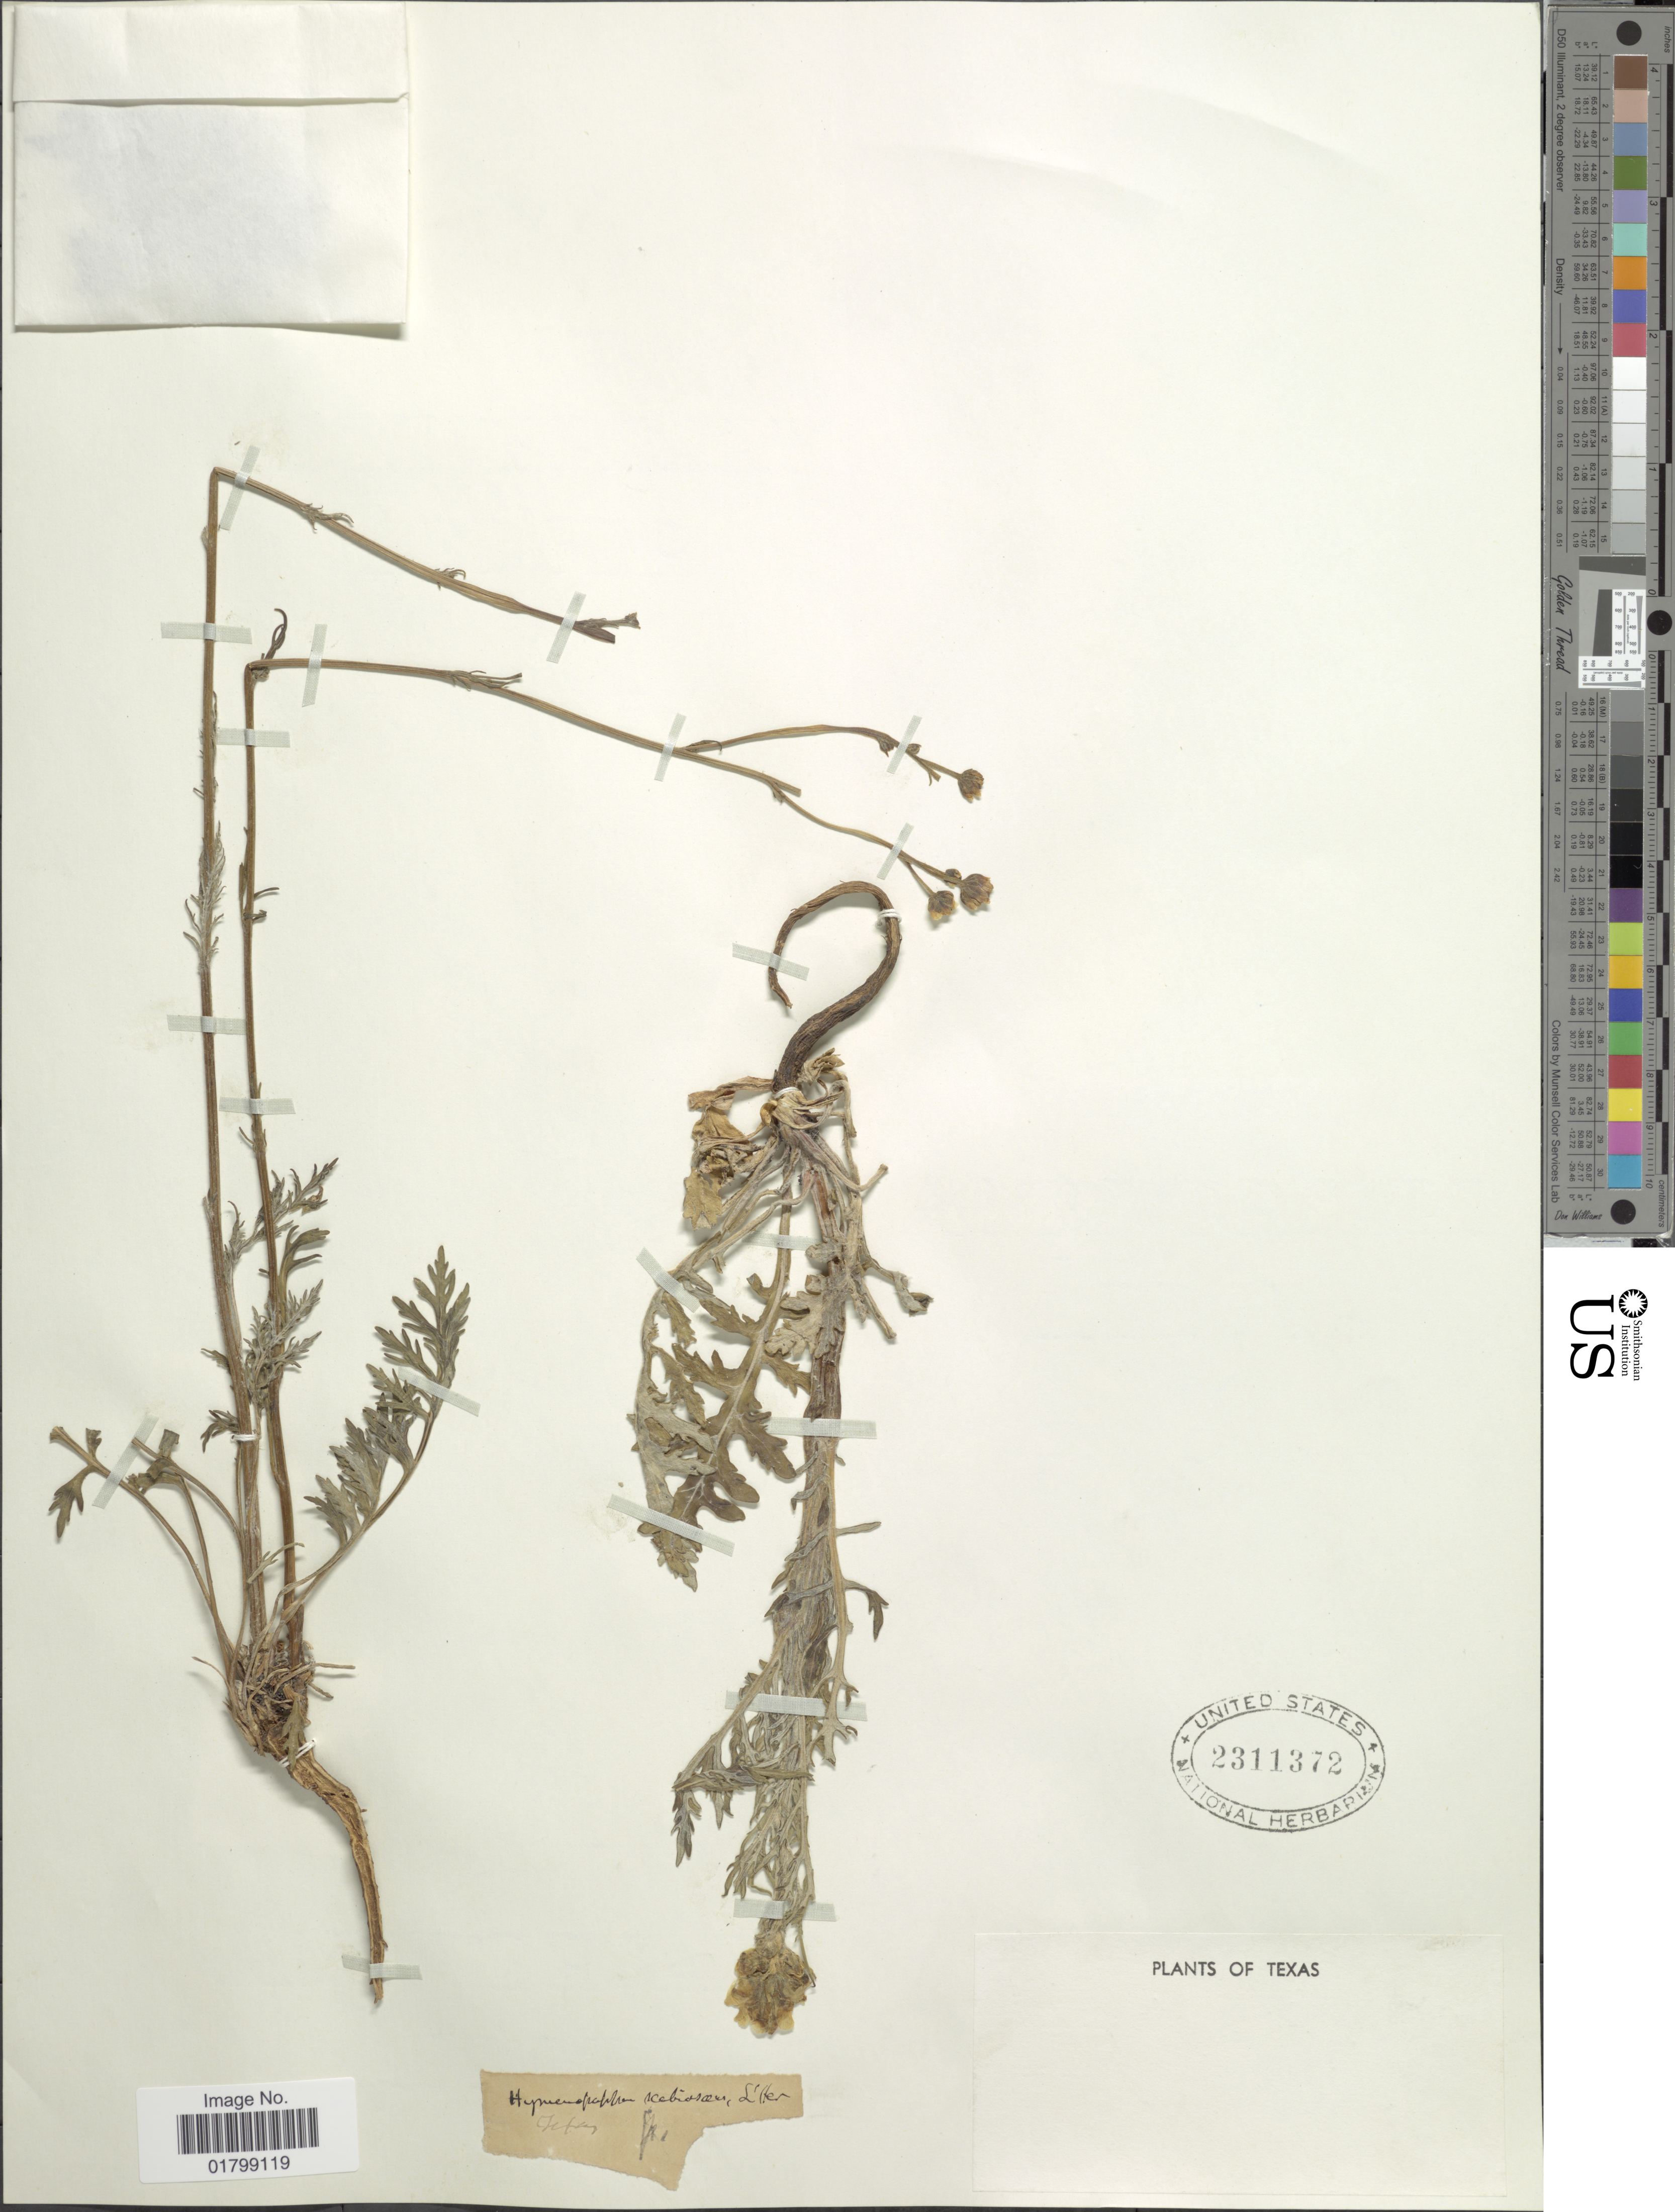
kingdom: Plantae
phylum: Tracheophyta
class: Magnoliopsida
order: Asterales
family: Asteraceae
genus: Hymenopappus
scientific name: Hymenopappus scabiosaeus var. corymbosus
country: United States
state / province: Texas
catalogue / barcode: US 2311372